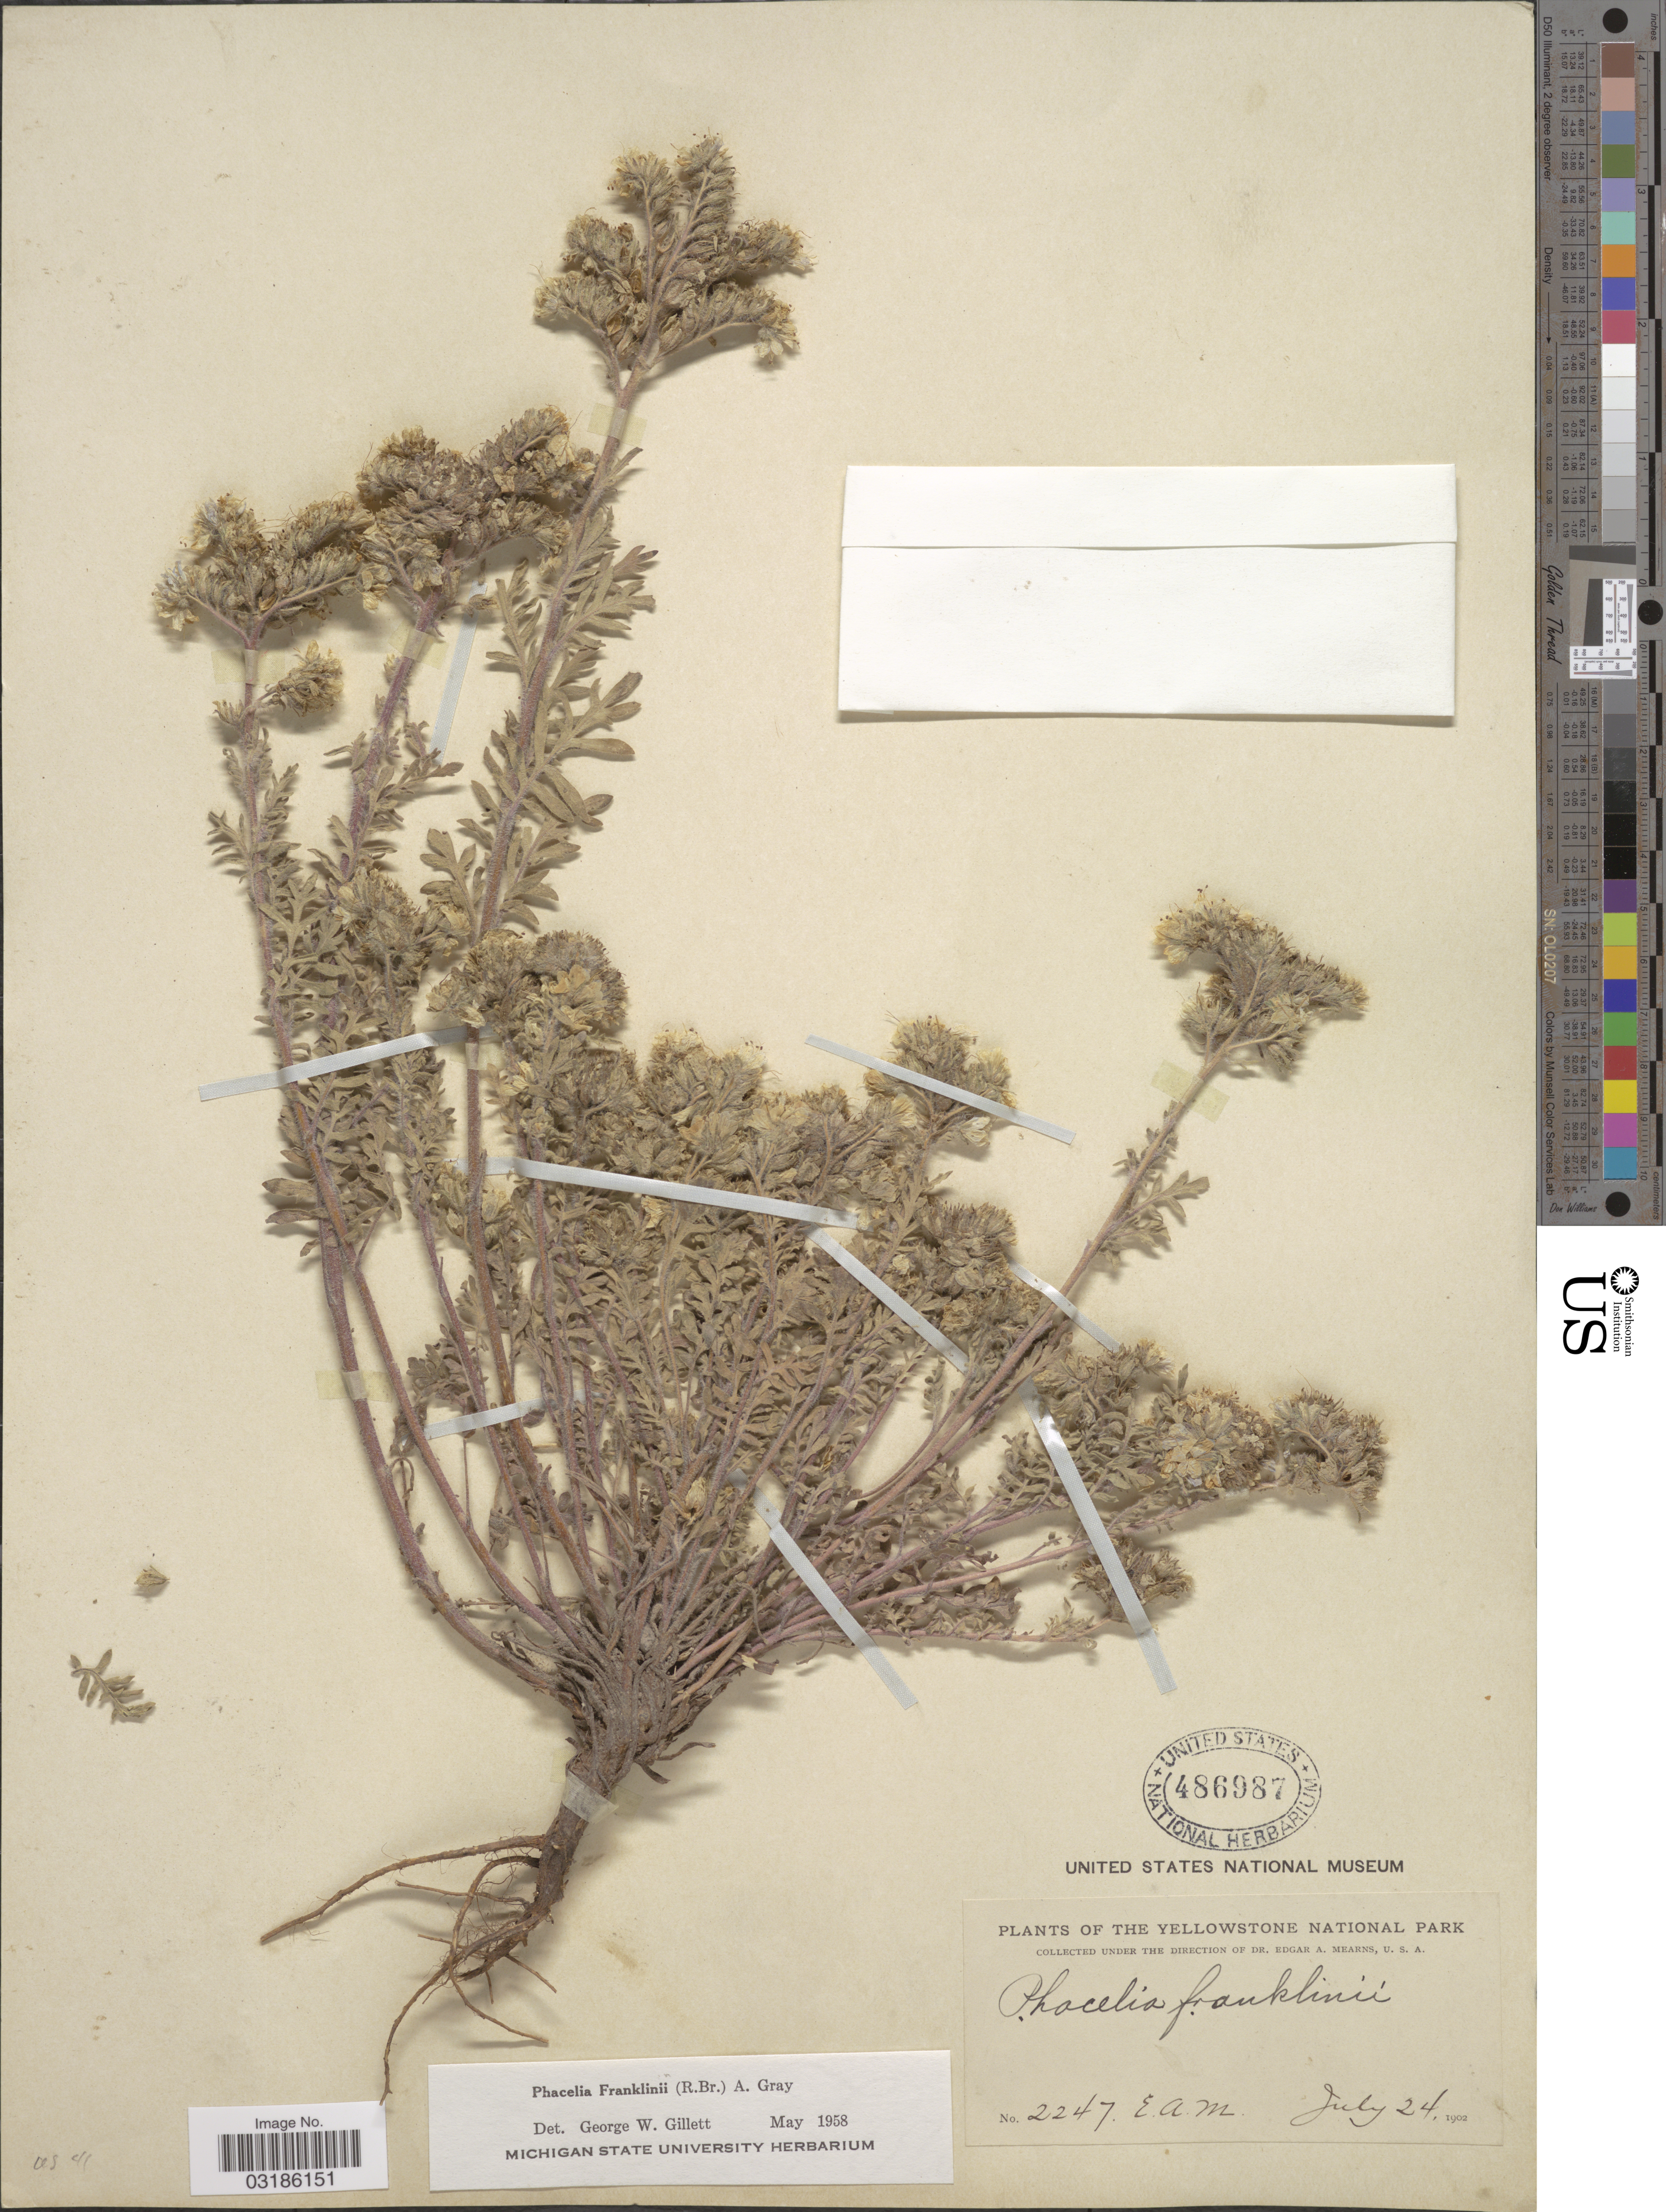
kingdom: Plantae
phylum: Tracheophyta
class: Magnoliopsida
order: Boraginales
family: Hydrophyllaceae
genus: Phacelia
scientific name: Phacelia franklinii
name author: Nutt.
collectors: E. A. Mearns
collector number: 2247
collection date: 1902-07-24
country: United States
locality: Yellowstone National Park.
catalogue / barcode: US 486987